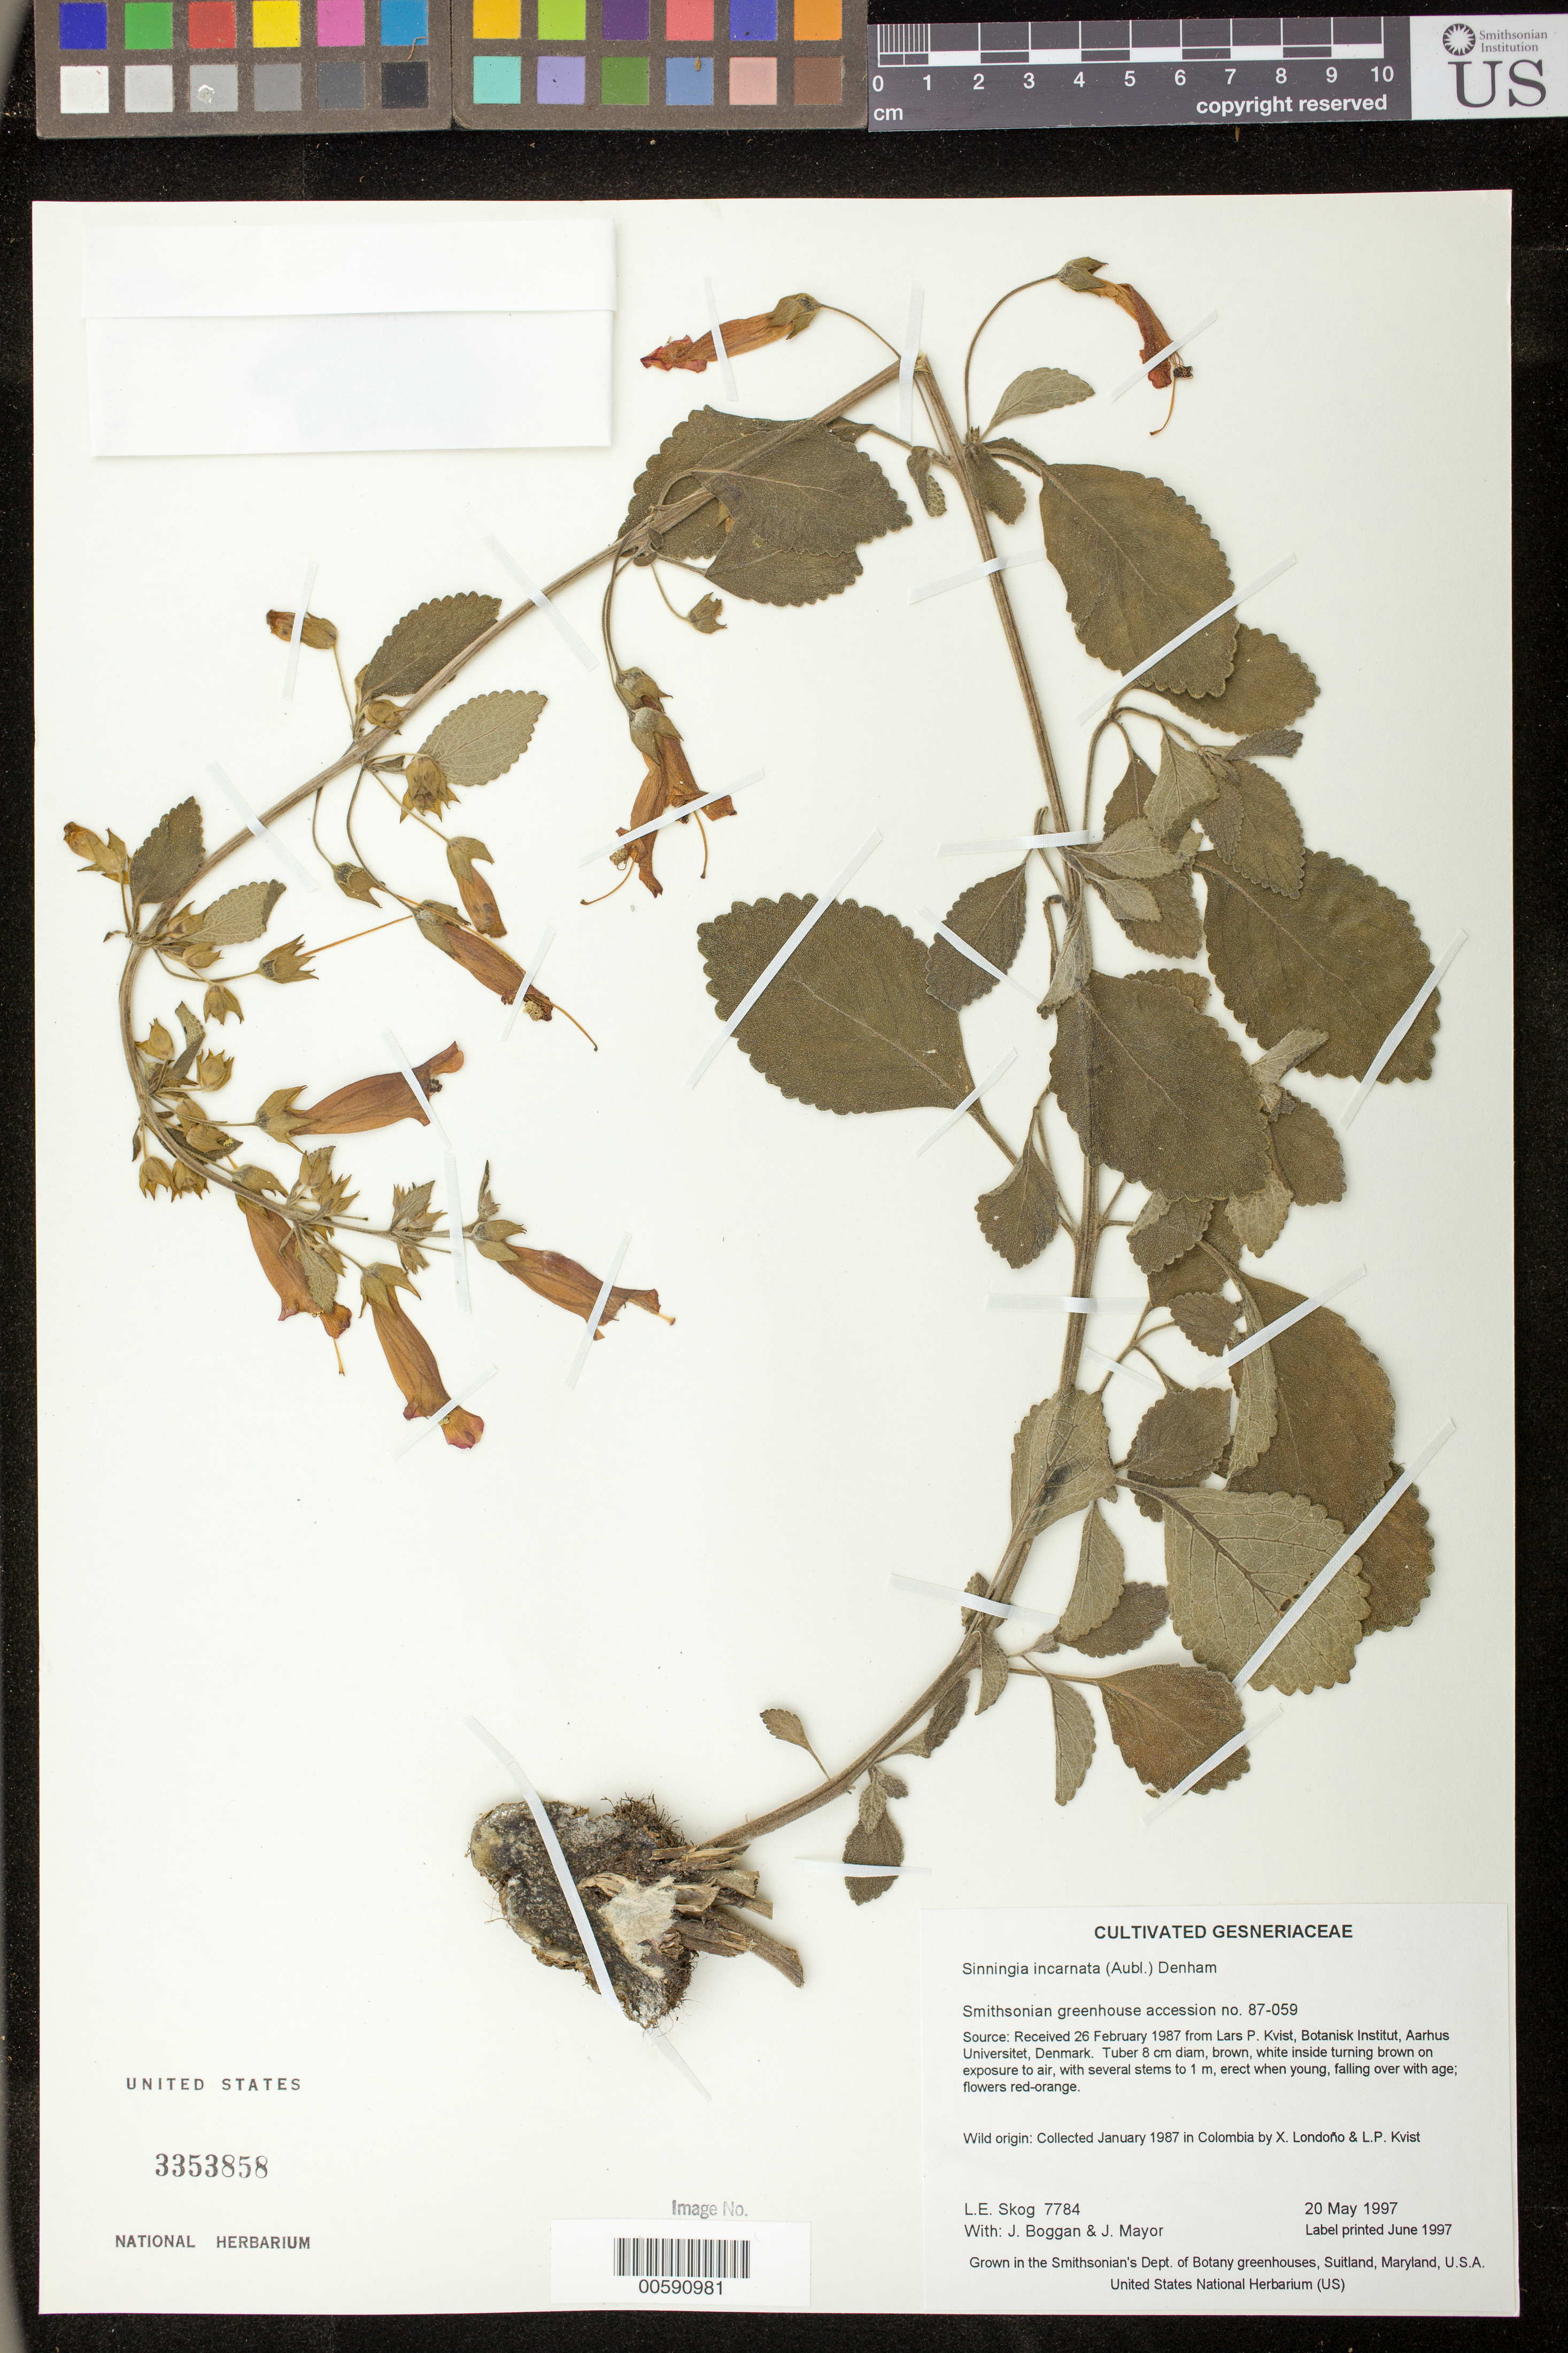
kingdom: Plantae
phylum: Tracheophyta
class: Magnoliopsida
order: Lamiales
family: Gesneriaceae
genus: Sinningia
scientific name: Sinningia incarnata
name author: (Aubl.) D.L. Denham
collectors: L. E. Skog, J. K. Boggan & J. Mayor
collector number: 7784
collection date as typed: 20 May 1997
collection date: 1997-05-20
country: Colombia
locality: Grown in the Smithsonian's Dept. of Botany greenhouses, Suitland, Maryland, U.S.A.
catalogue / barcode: US 3353858